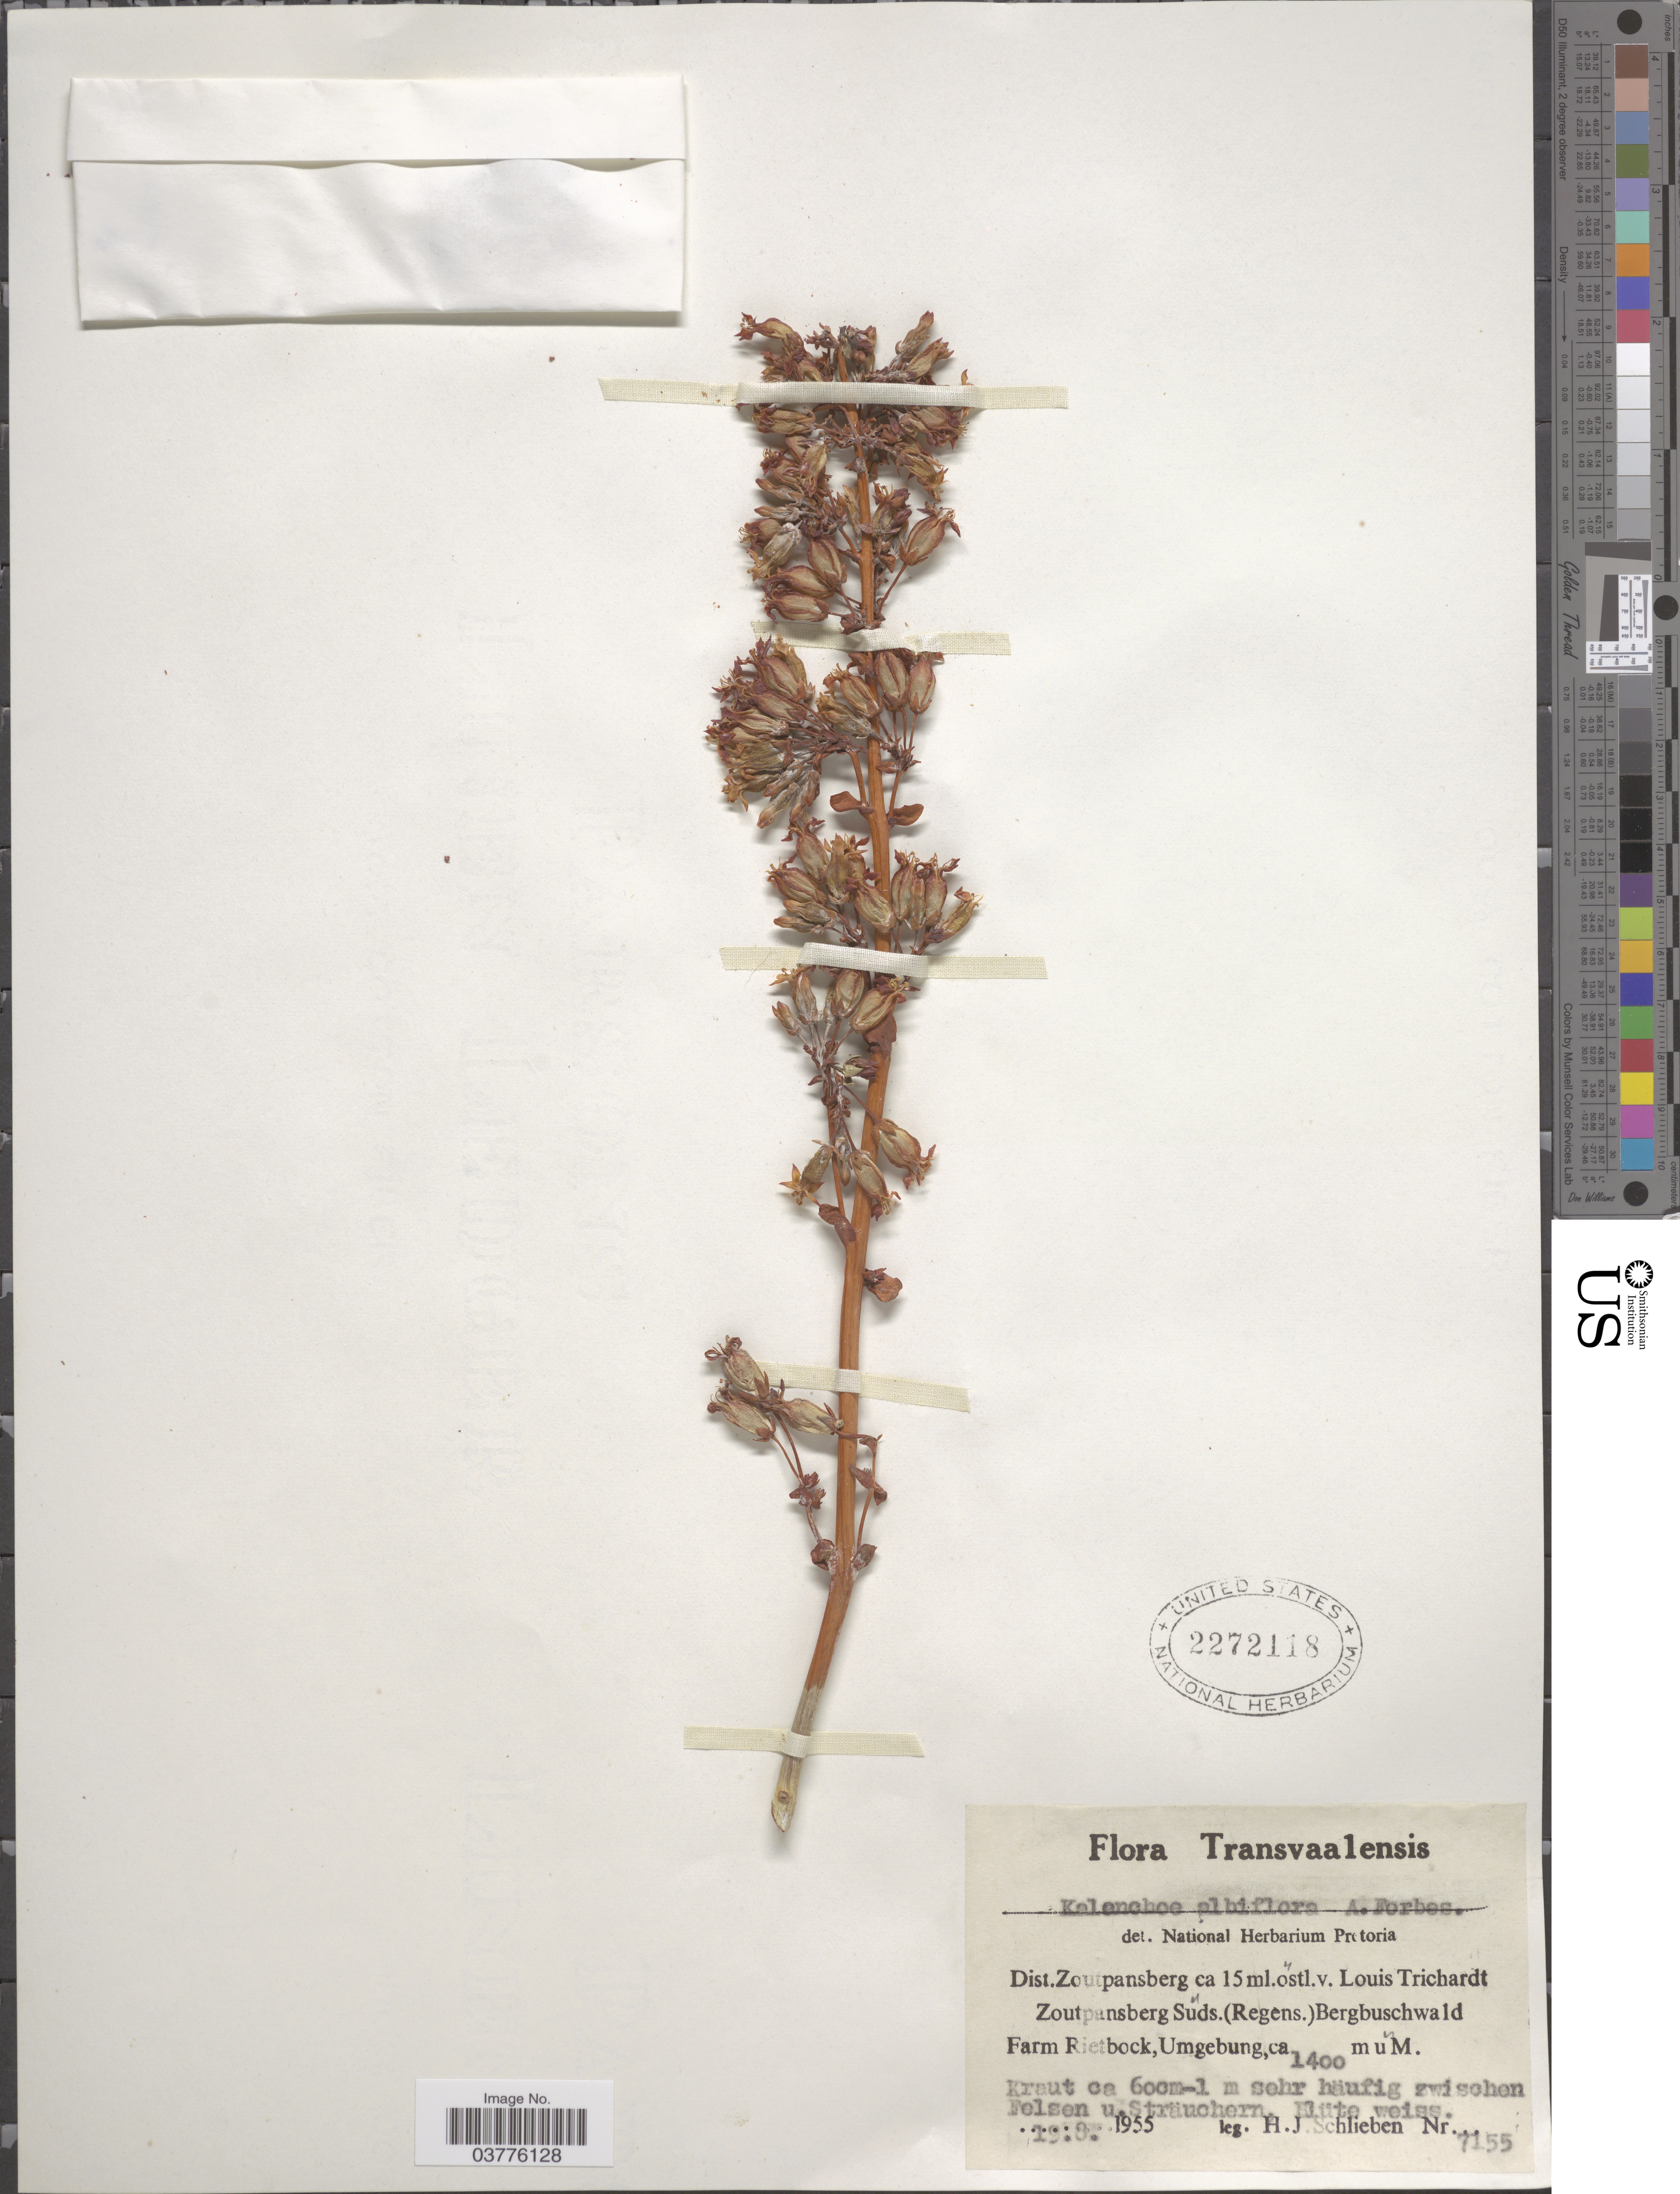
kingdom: Plantae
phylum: Tracheophyta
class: Magnoliopsida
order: Saxifragales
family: Crassulaceae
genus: Kalanchoe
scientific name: Kalanchoe albiflora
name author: H.M.L. Forbes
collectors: H. J. Schlieben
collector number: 7155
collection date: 1955-08-19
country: South Africa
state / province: Limpopo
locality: Transvaalensis. Dist. Zoutpansberg ca 15 ml. östl. v. Louis Trichardt Zoutpansberg Süds. (Regens.) Bergbuschwald Farm Rietbock.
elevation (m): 1400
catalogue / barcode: US 2272118